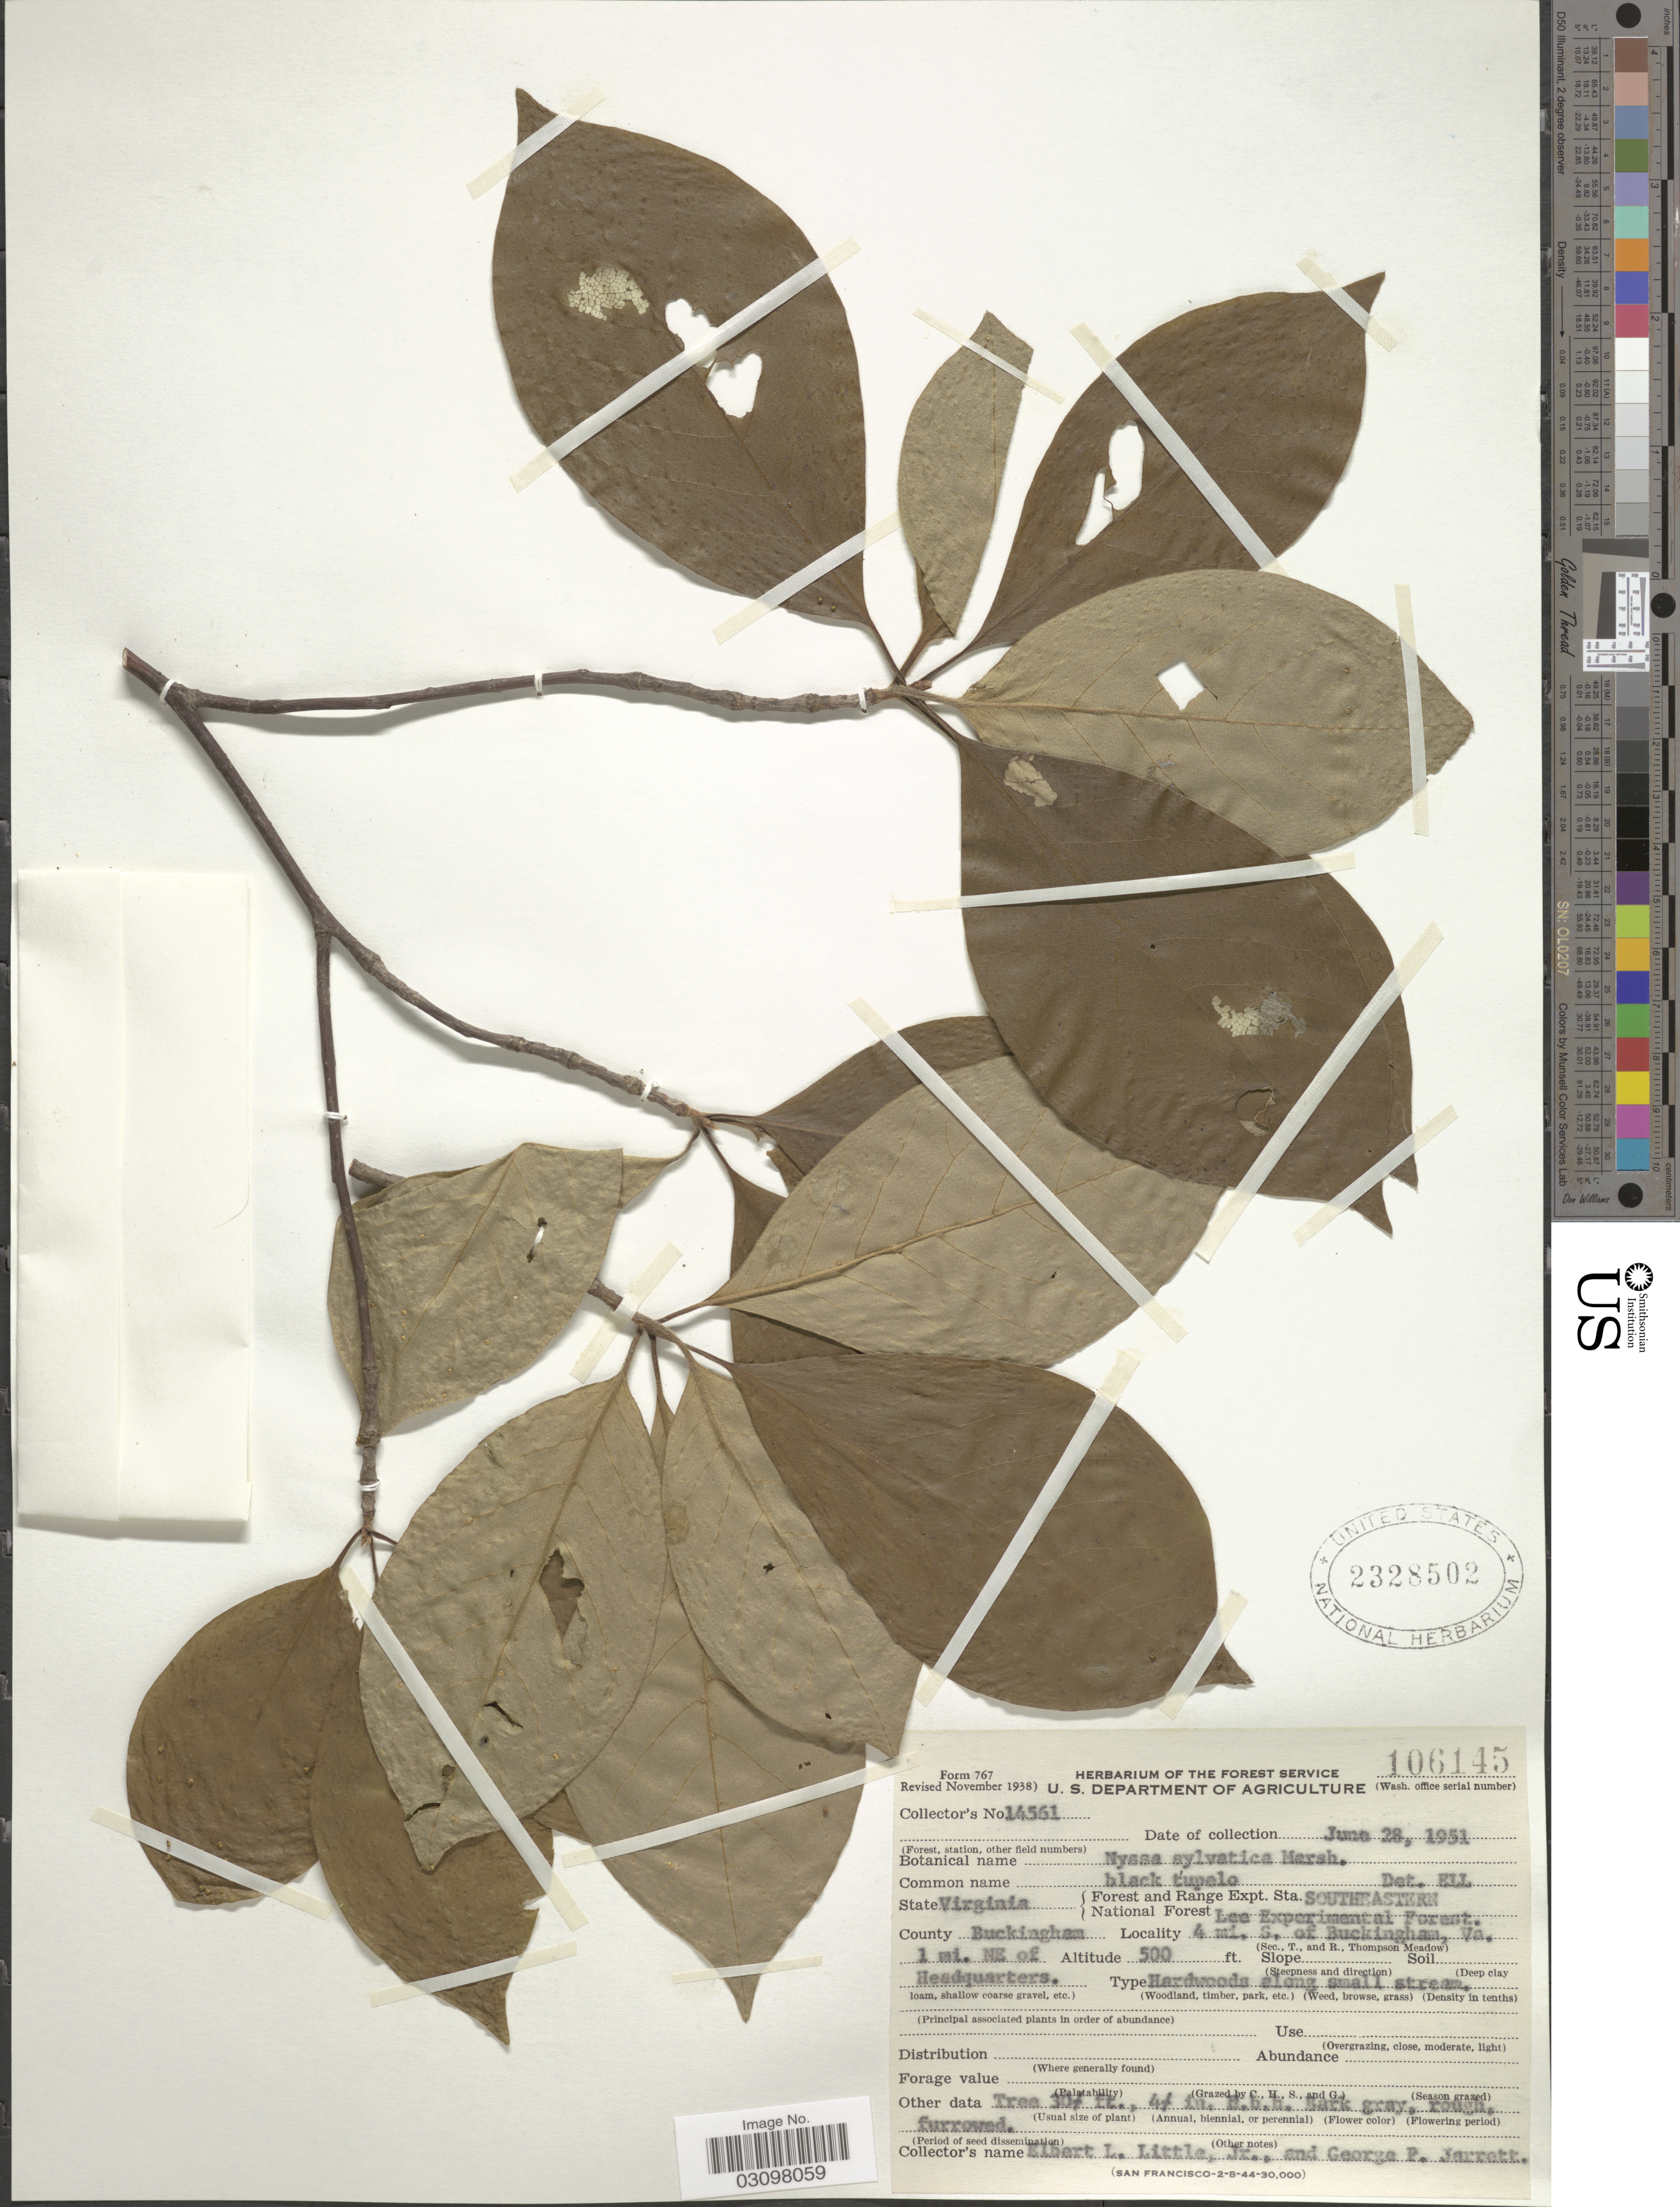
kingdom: Plantae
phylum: Tracheophyta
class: Magnoliopsida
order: Cornales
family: Nyssaceae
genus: Nyssa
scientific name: Nyssa sylvatica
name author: Marshall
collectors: E. L. Little & G. Jarrett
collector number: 14561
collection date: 1951-06-28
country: United States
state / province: Virginia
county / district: Buckingham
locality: Southeastern Lee Experimental Forest. County Buckingham. 4 mi. S. of Buckingham, Va. 1 mi. NE of Headquarters.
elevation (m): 152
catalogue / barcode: US 2328502